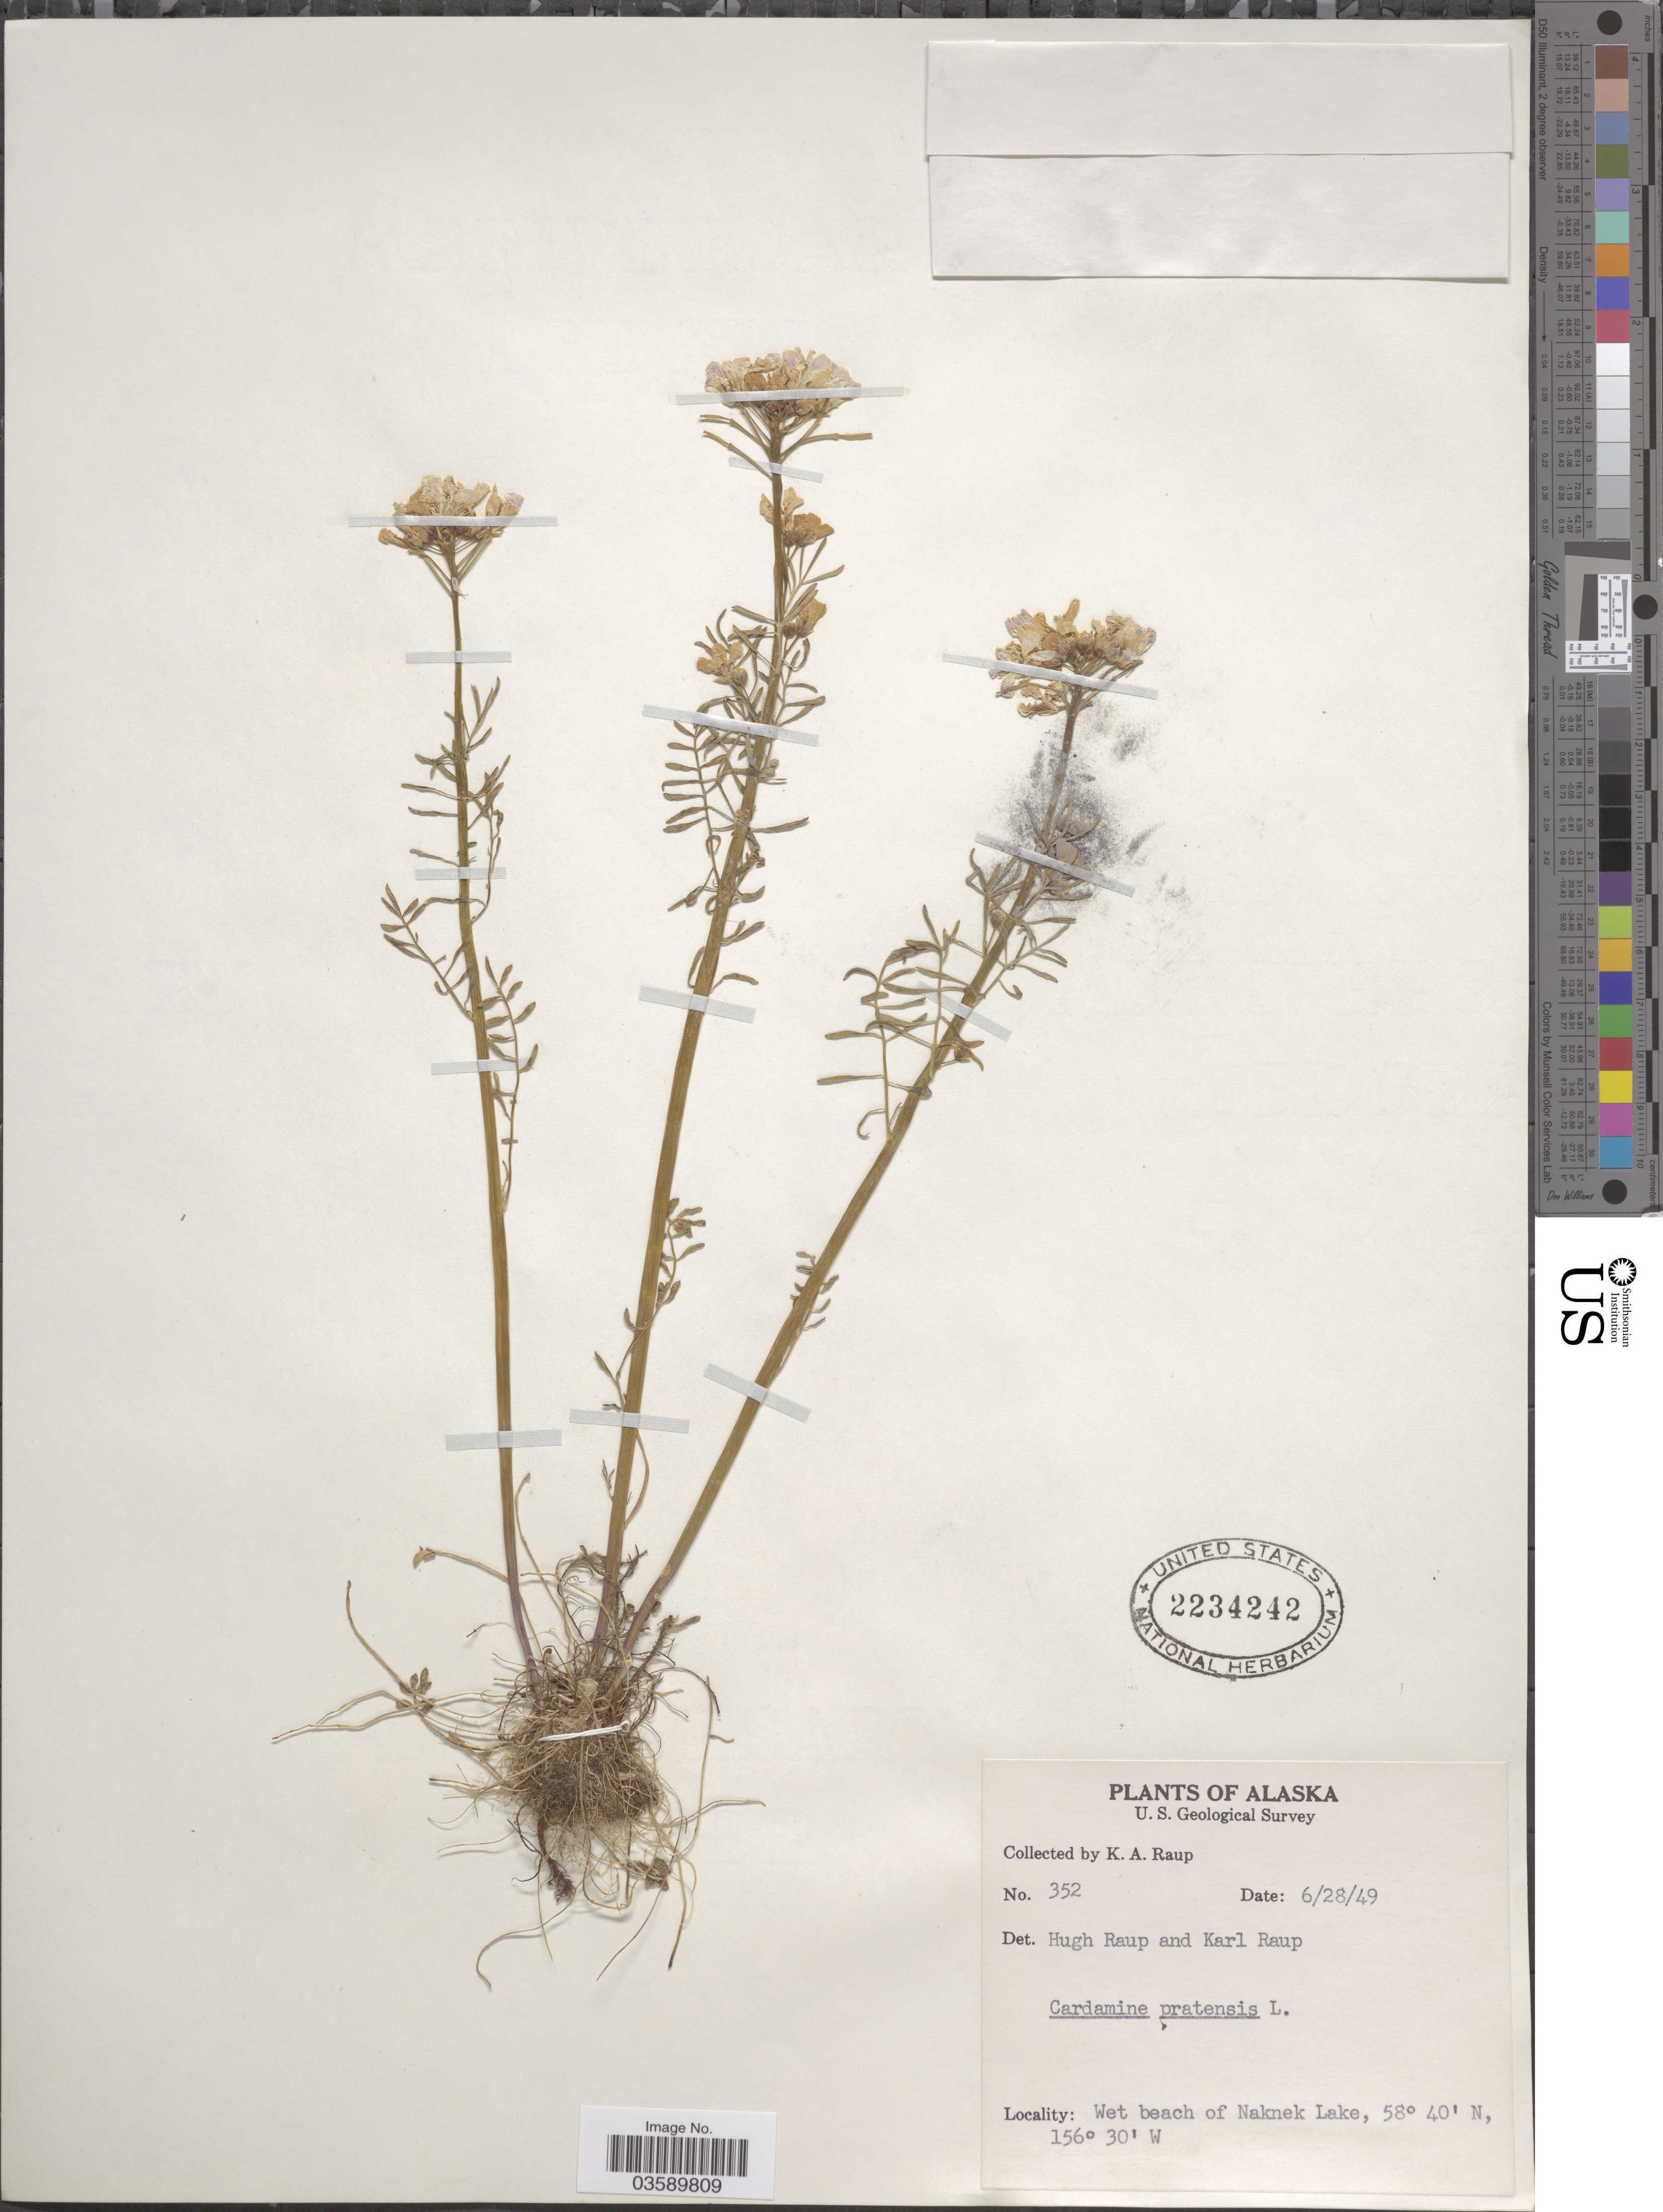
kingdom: Plantae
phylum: Tracheophyta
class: Magnoliopsida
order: Brassicales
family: Brassicaceae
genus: Cardamine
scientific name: Cardamine pratensis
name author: L.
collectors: K. Raup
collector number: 352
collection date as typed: Transcribed d/m/y: 28/6/49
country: United States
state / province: Alaska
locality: Wet beach of Naknek Lake.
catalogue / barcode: US 2234242